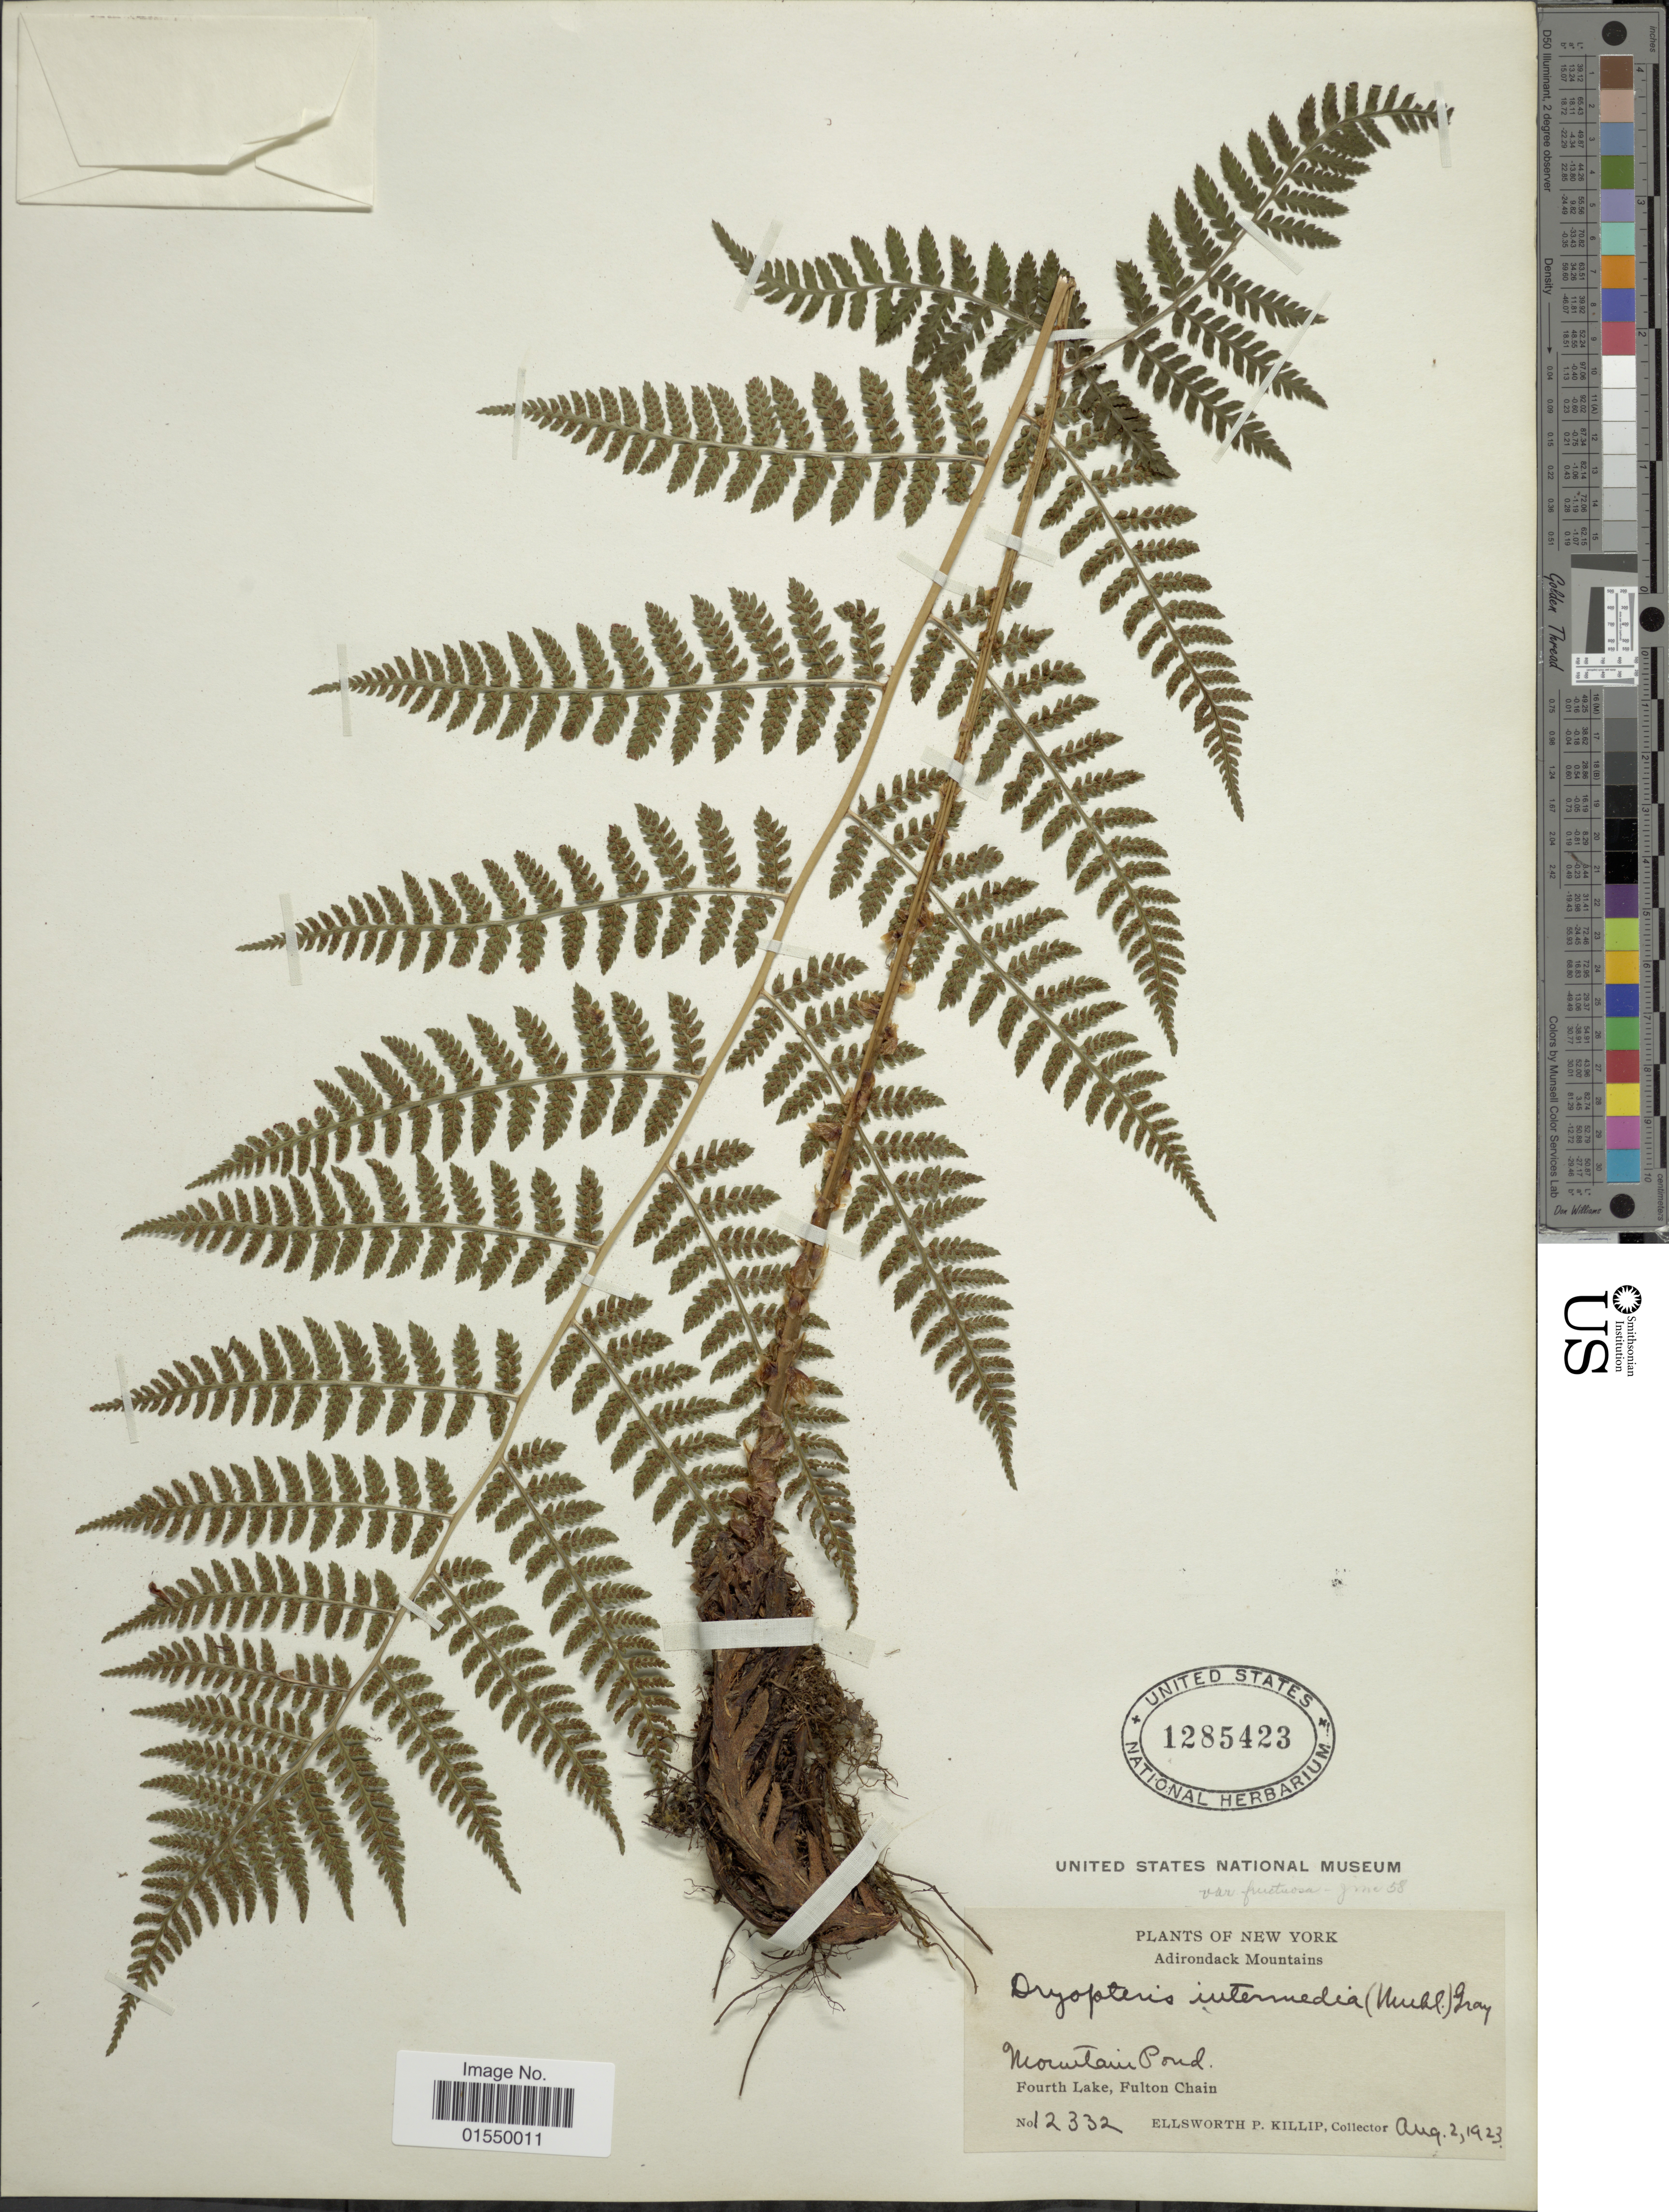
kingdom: Plantae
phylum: Tracheophyta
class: Polypodiopsida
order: Polypodiales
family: Dryopteridaceae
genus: Dryopteris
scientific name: Dryopteris campyloptera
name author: Clarkson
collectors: E. P. Killip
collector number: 12332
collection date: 1923-08-02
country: United States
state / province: New York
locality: Adirondack Mountains, Mountain Pond, Fourth Lake, Fulton Chain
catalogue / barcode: US 1285423